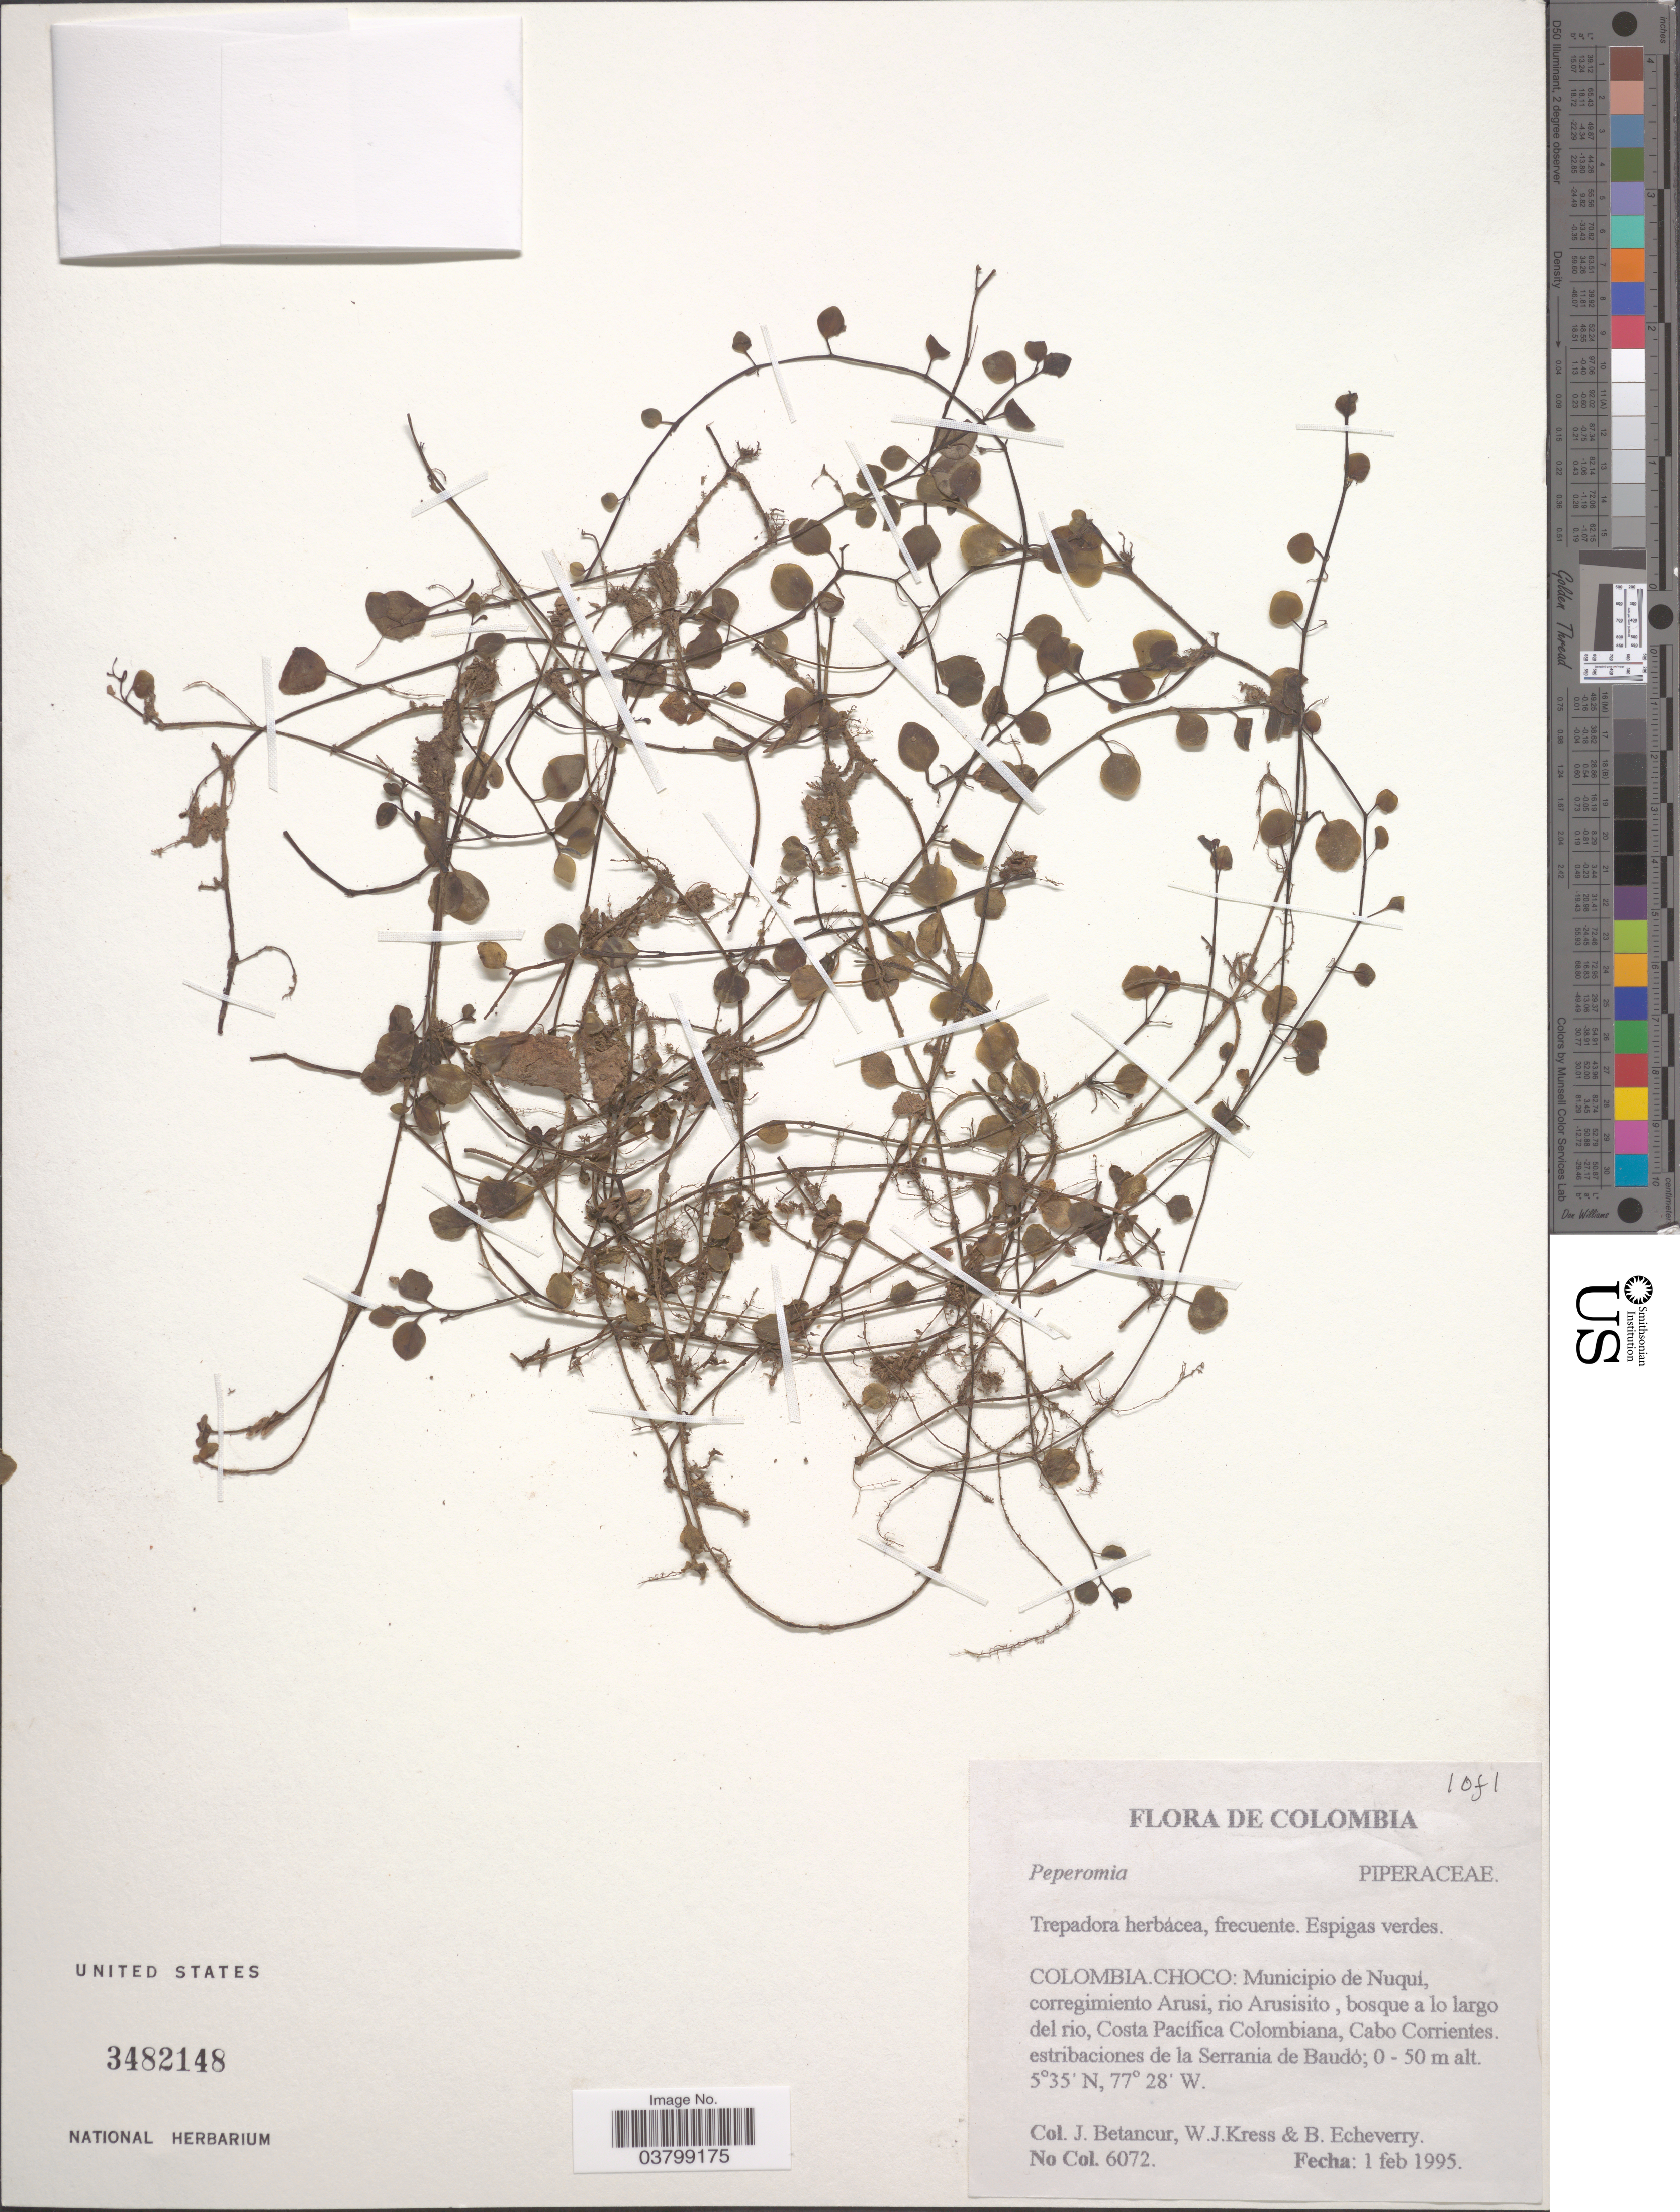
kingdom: Plantae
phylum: Tracheophyta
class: Magnoliopsida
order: Piperales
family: Piperaceae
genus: Peperomia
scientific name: Peperomia sp.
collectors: J. Betancur, W. J. Kress & B. Echeverry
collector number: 6072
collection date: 1995-02-01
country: Colombia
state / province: Chocó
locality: Municipio de Nuquí, corregimiento Arusi, rio Arusisito, bosque a lo largo del rio, Costa Pacífica Colombiana, Cabo Corrientes. estribaciones de la Serrania de Baudó.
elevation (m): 0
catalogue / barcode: US 3482148